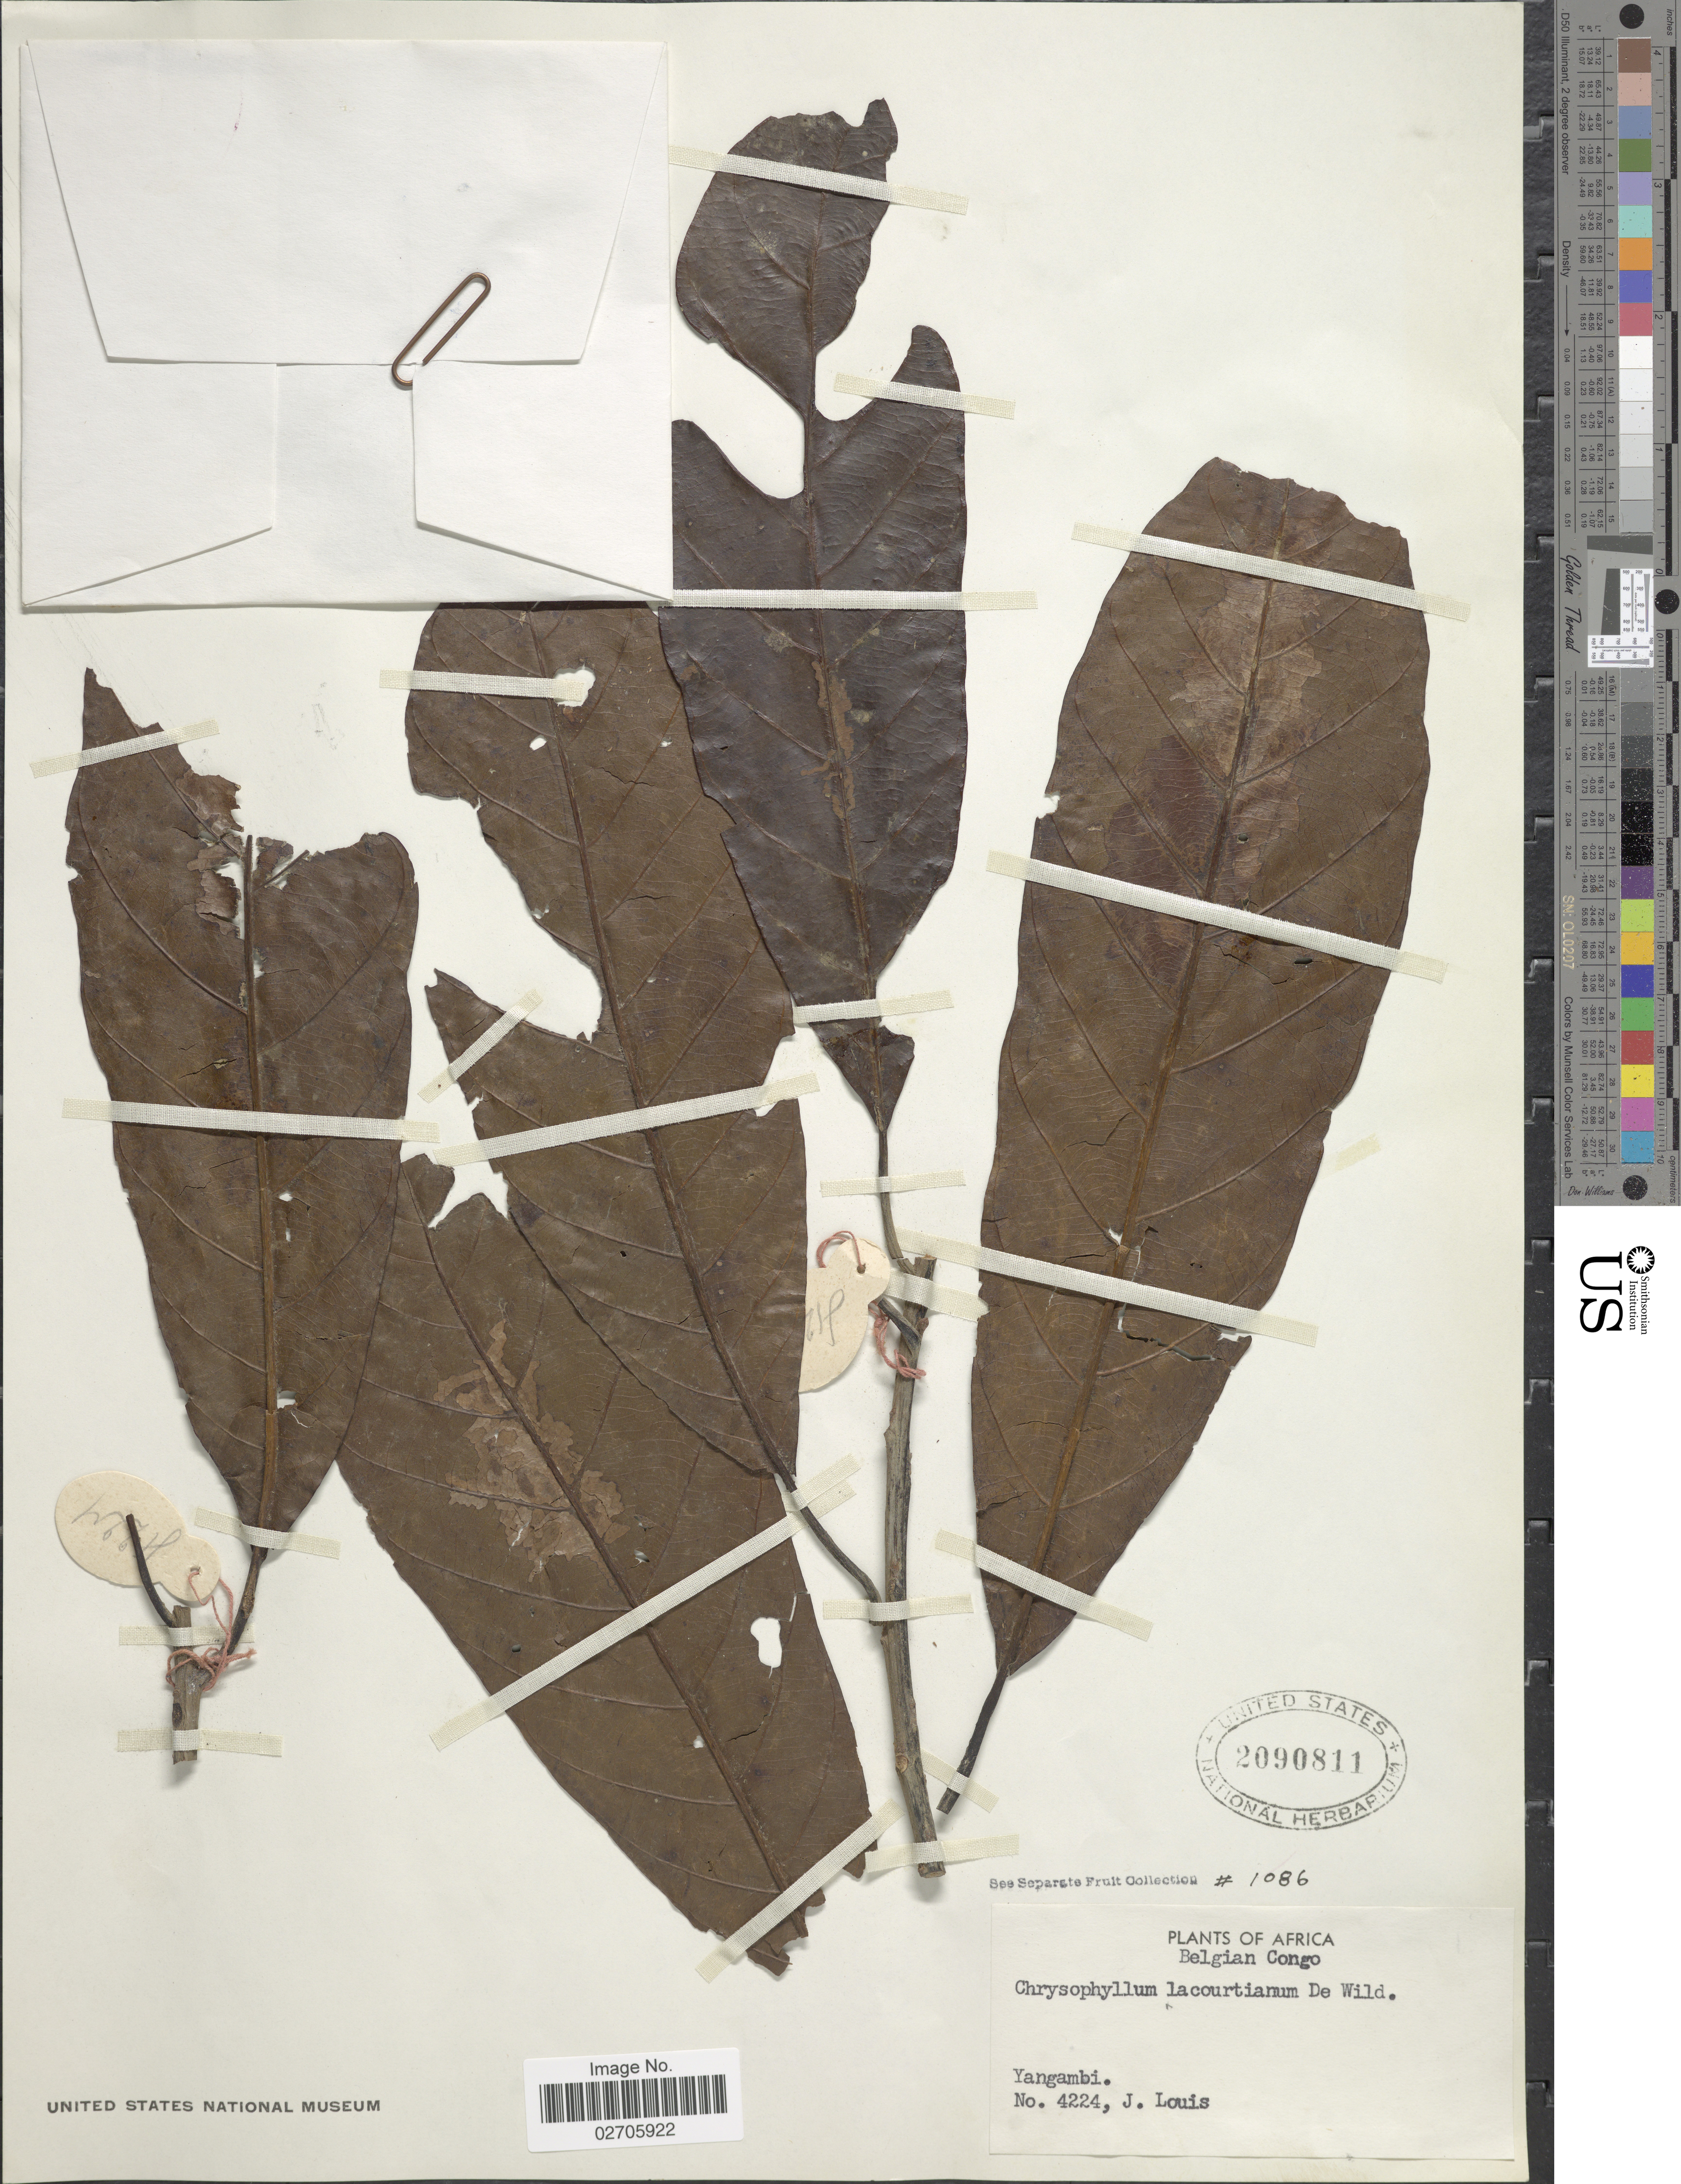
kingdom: Plantae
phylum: Tracheophyta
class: Magnoliopsida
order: Ericales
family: Sapotaceae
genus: Chrysophyllum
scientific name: Chrysophyllum lacourtianum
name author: De Wild.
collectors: J. Louis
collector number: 4224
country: Congo, Democratic Republic of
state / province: Tshopo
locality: Belgian Congo, Yangambi